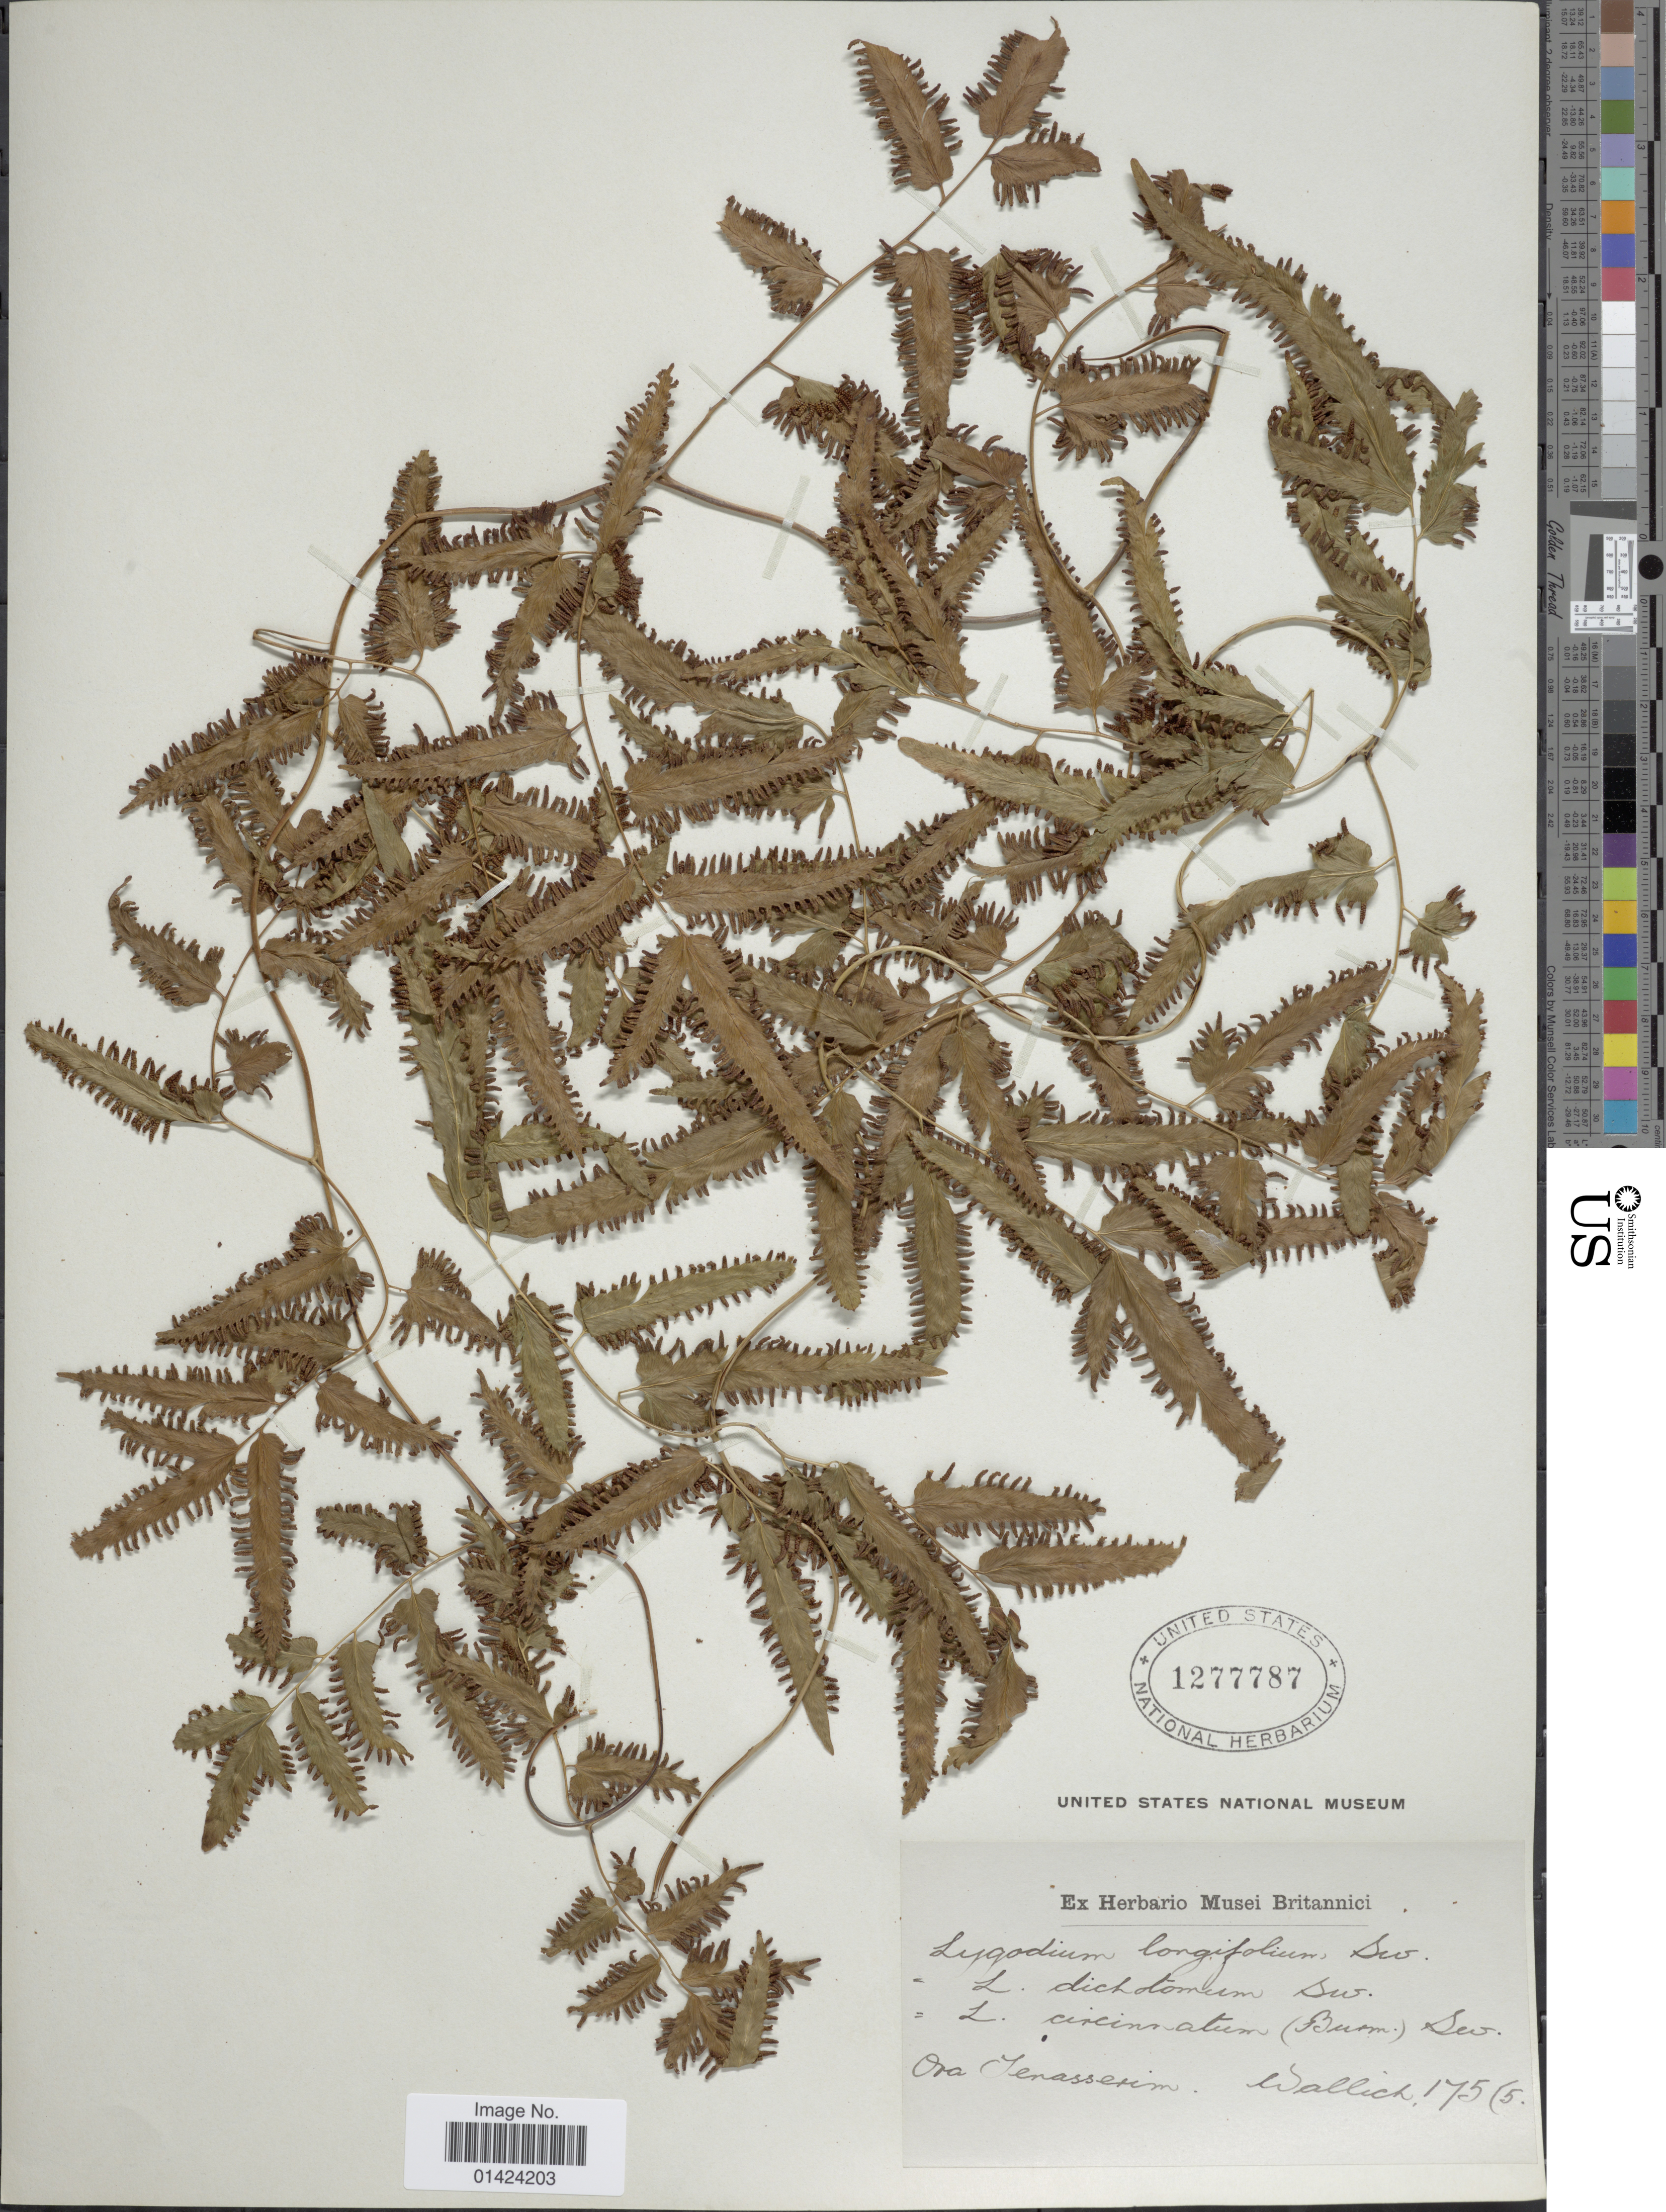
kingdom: Plantae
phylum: Tracheophyta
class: Polypodiopsida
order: Schizaeales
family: Lygodiaceae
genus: Lygodium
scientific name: Lygodium flexuosum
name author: Sw.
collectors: -- Wallich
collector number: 175(5*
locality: Ora Jenassesim. [interpreted]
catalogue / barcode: US 1277787